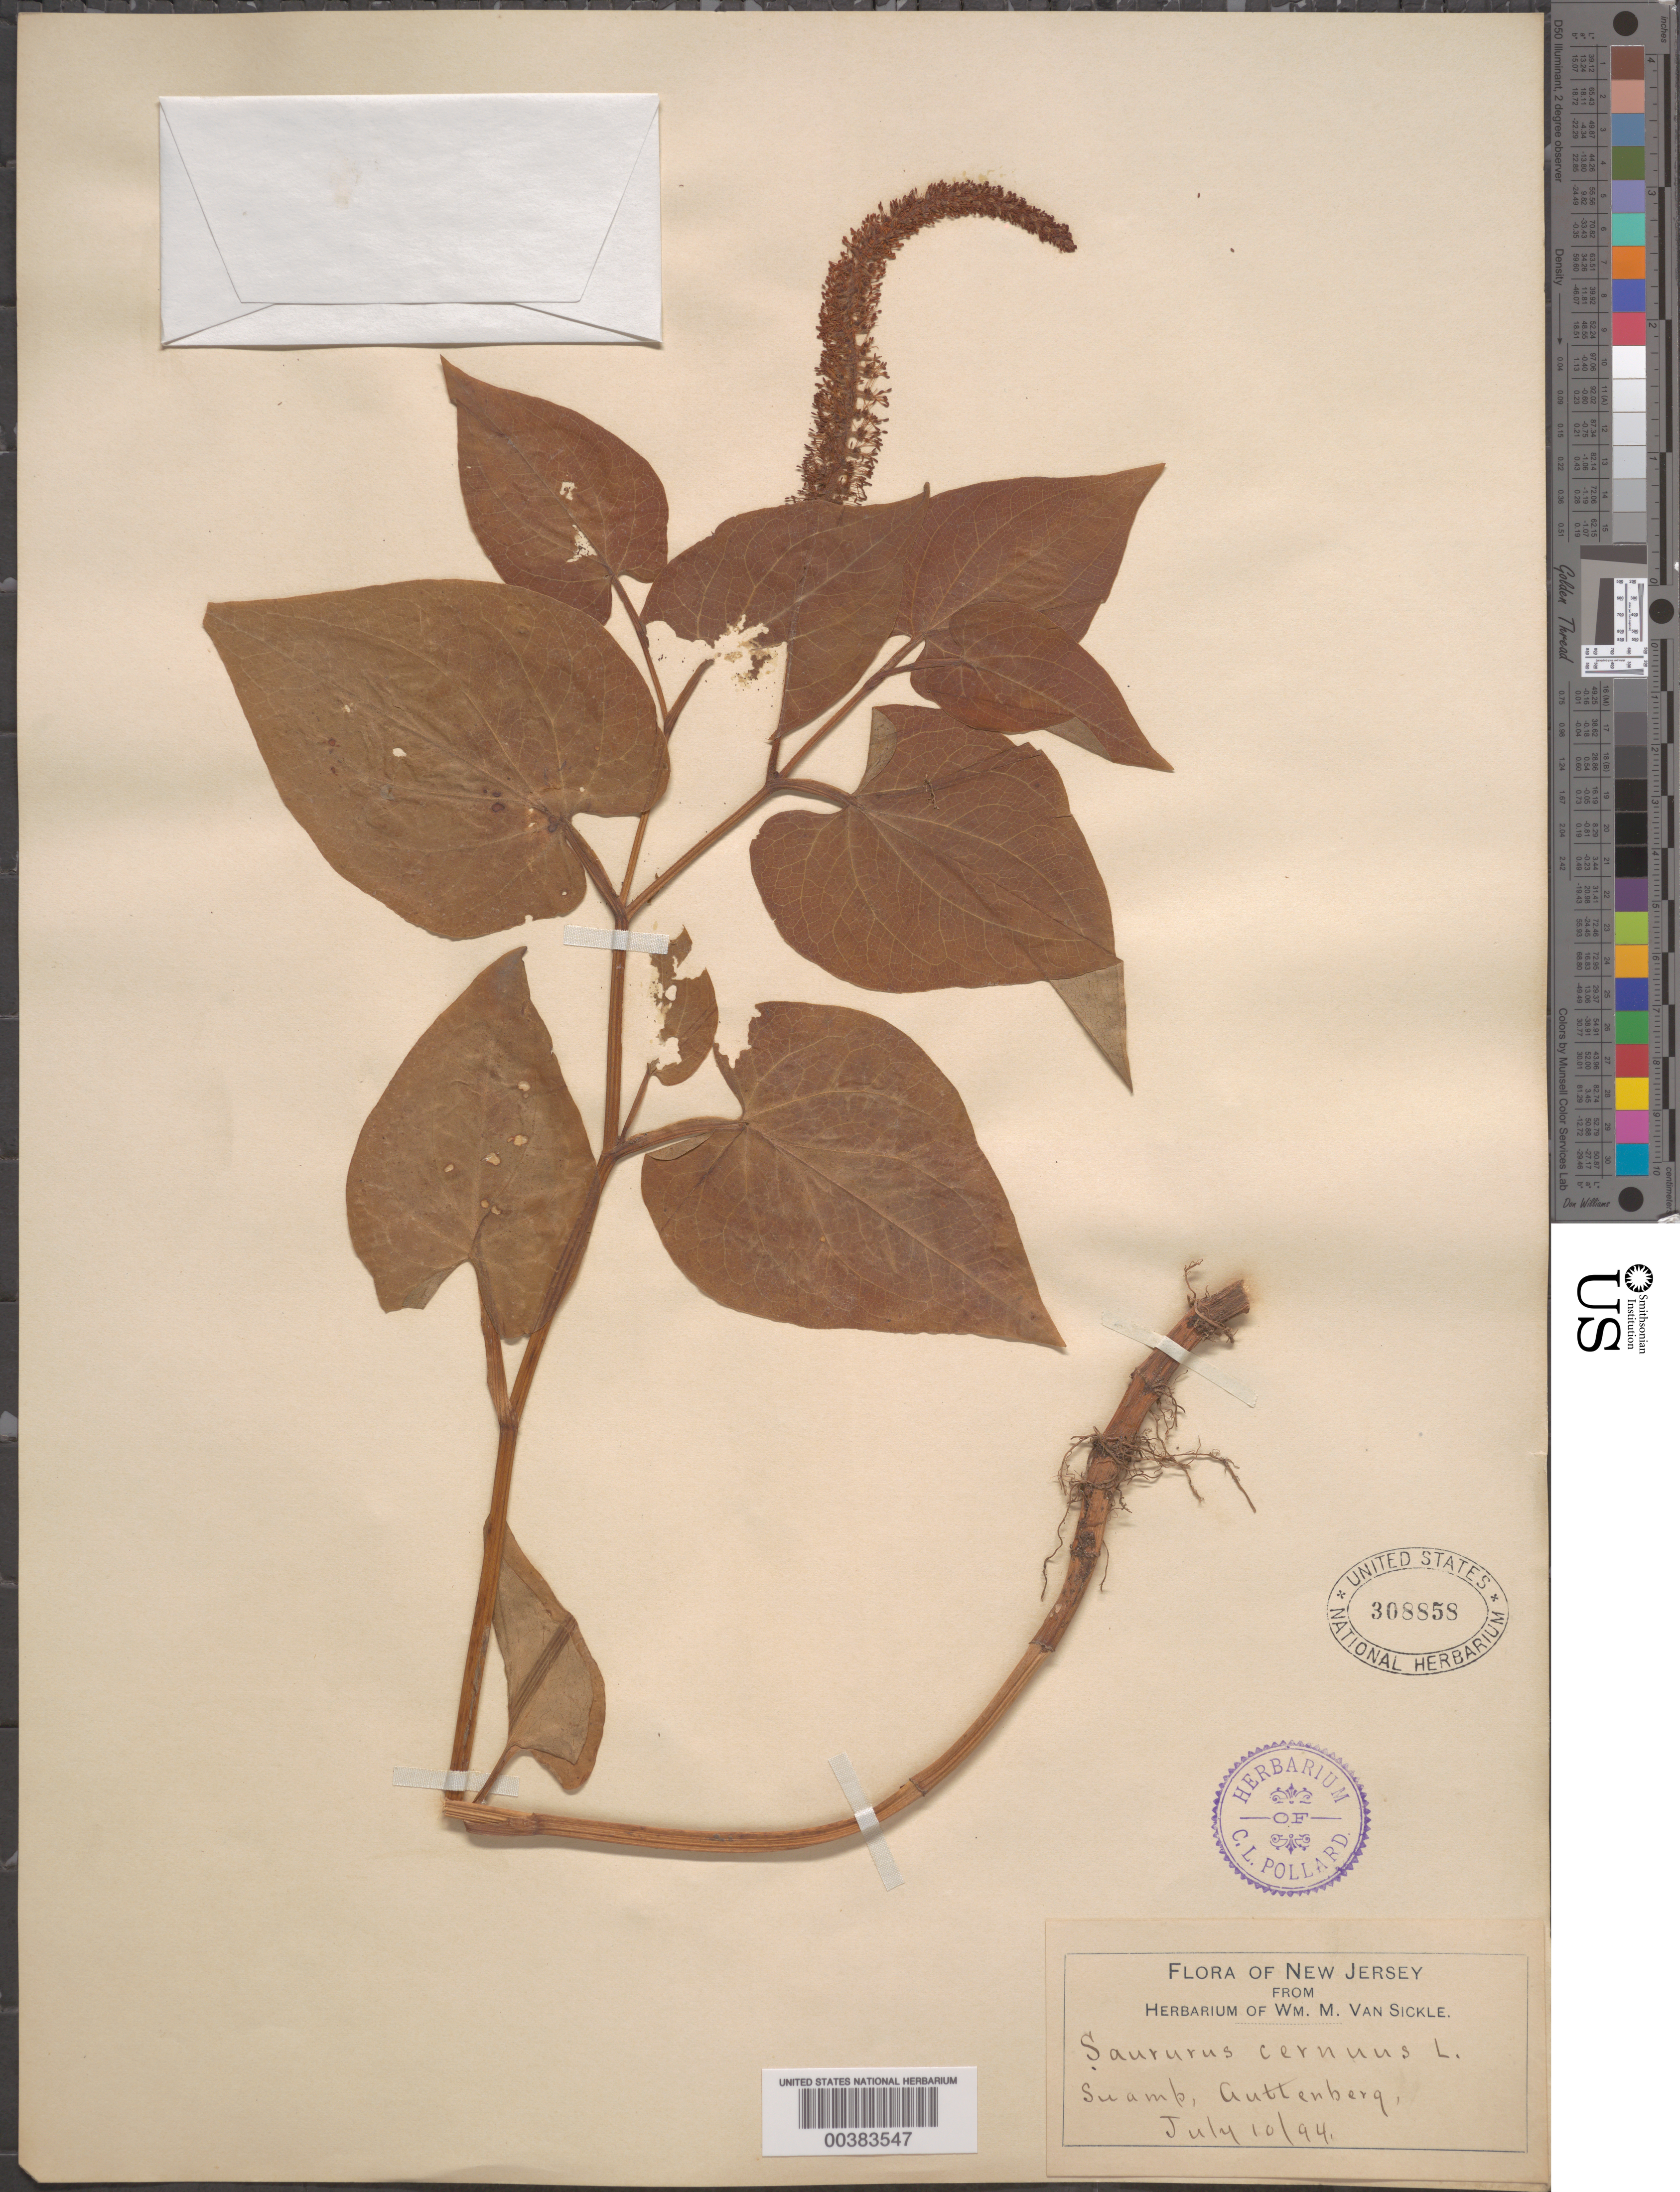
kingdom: Plantae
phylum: Tracheophyta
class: Magnoliopsida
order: Piperales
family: Saururaceae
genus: Saururus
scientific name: Saururus cernuus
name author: L.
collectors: W. M. Van Sickle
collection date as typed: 10 Jul 1894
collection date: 1894-07-10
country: United States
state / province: New Jersey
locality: Guttenburg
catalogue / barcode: US 308858